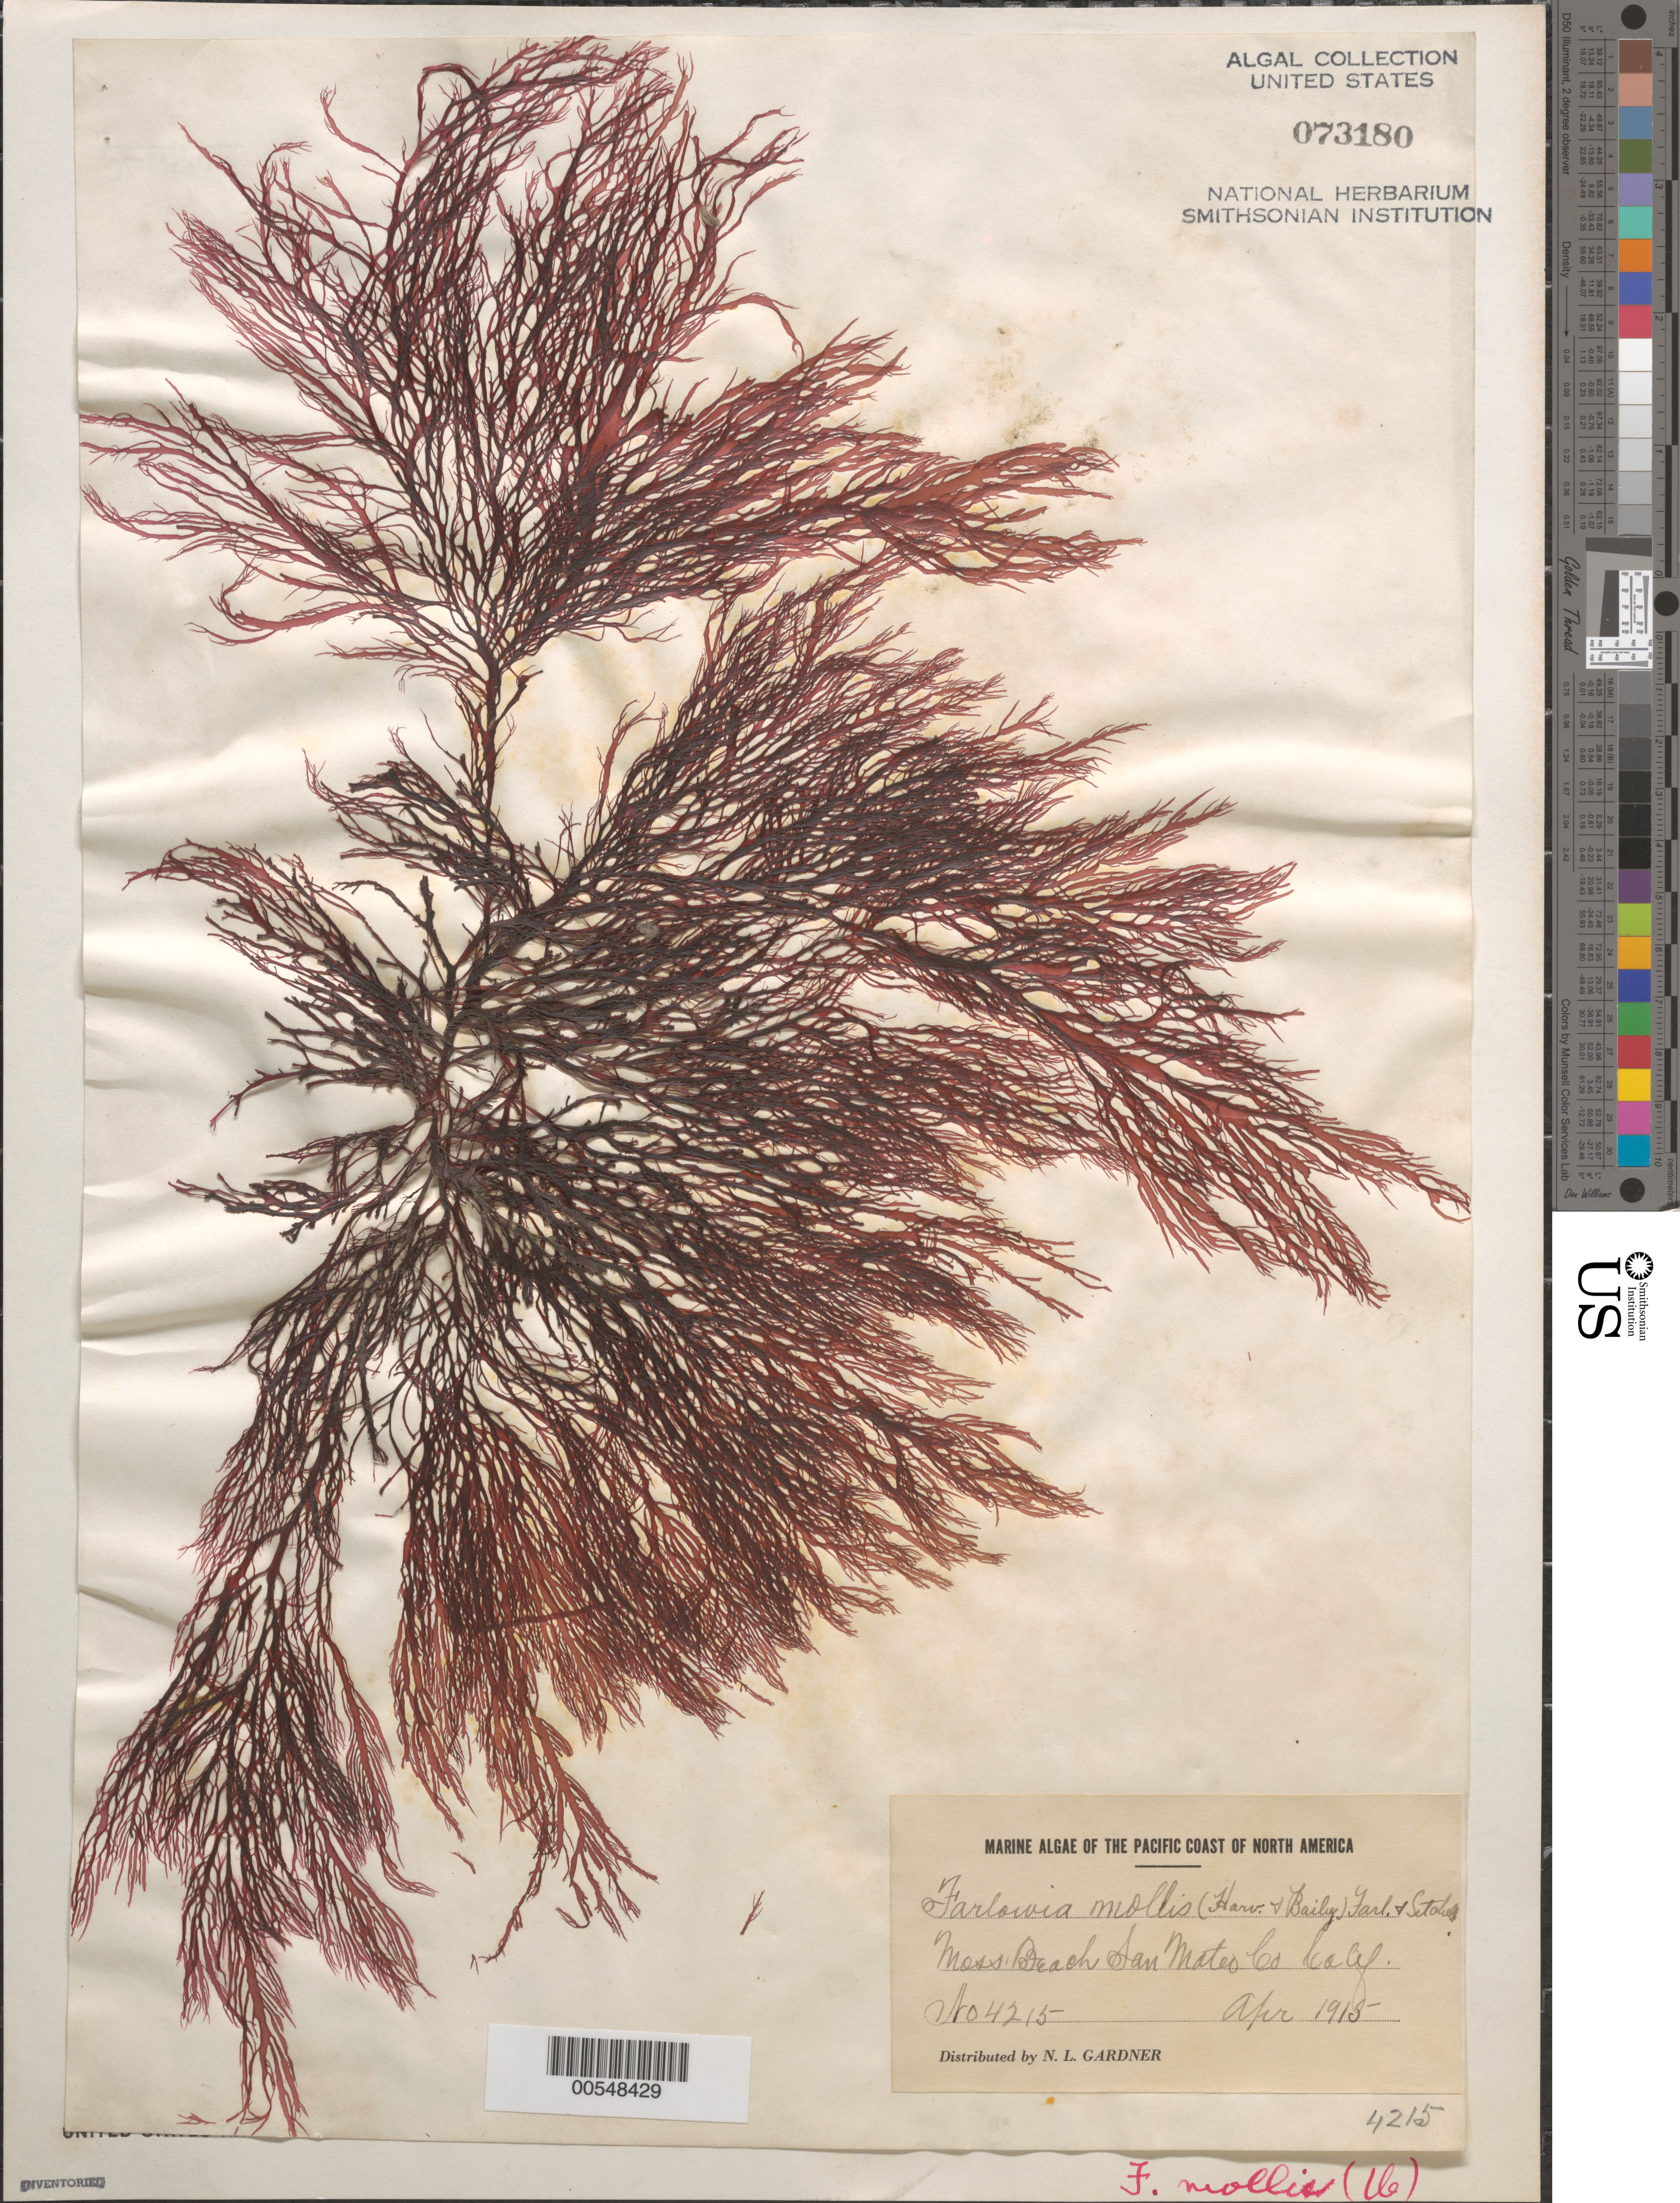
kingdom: Plantae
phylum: Rhodophyta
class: Florideophyceae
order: Gigartinales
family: Dumontiaceae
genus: Farlowia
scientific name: Farlowia mollis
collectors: N. Gardner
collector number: NLG 4215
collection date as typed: Apr 1915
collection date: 1915-04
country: United States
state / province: California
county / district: San Mateo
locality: Moss Beach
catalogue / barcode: US 73180